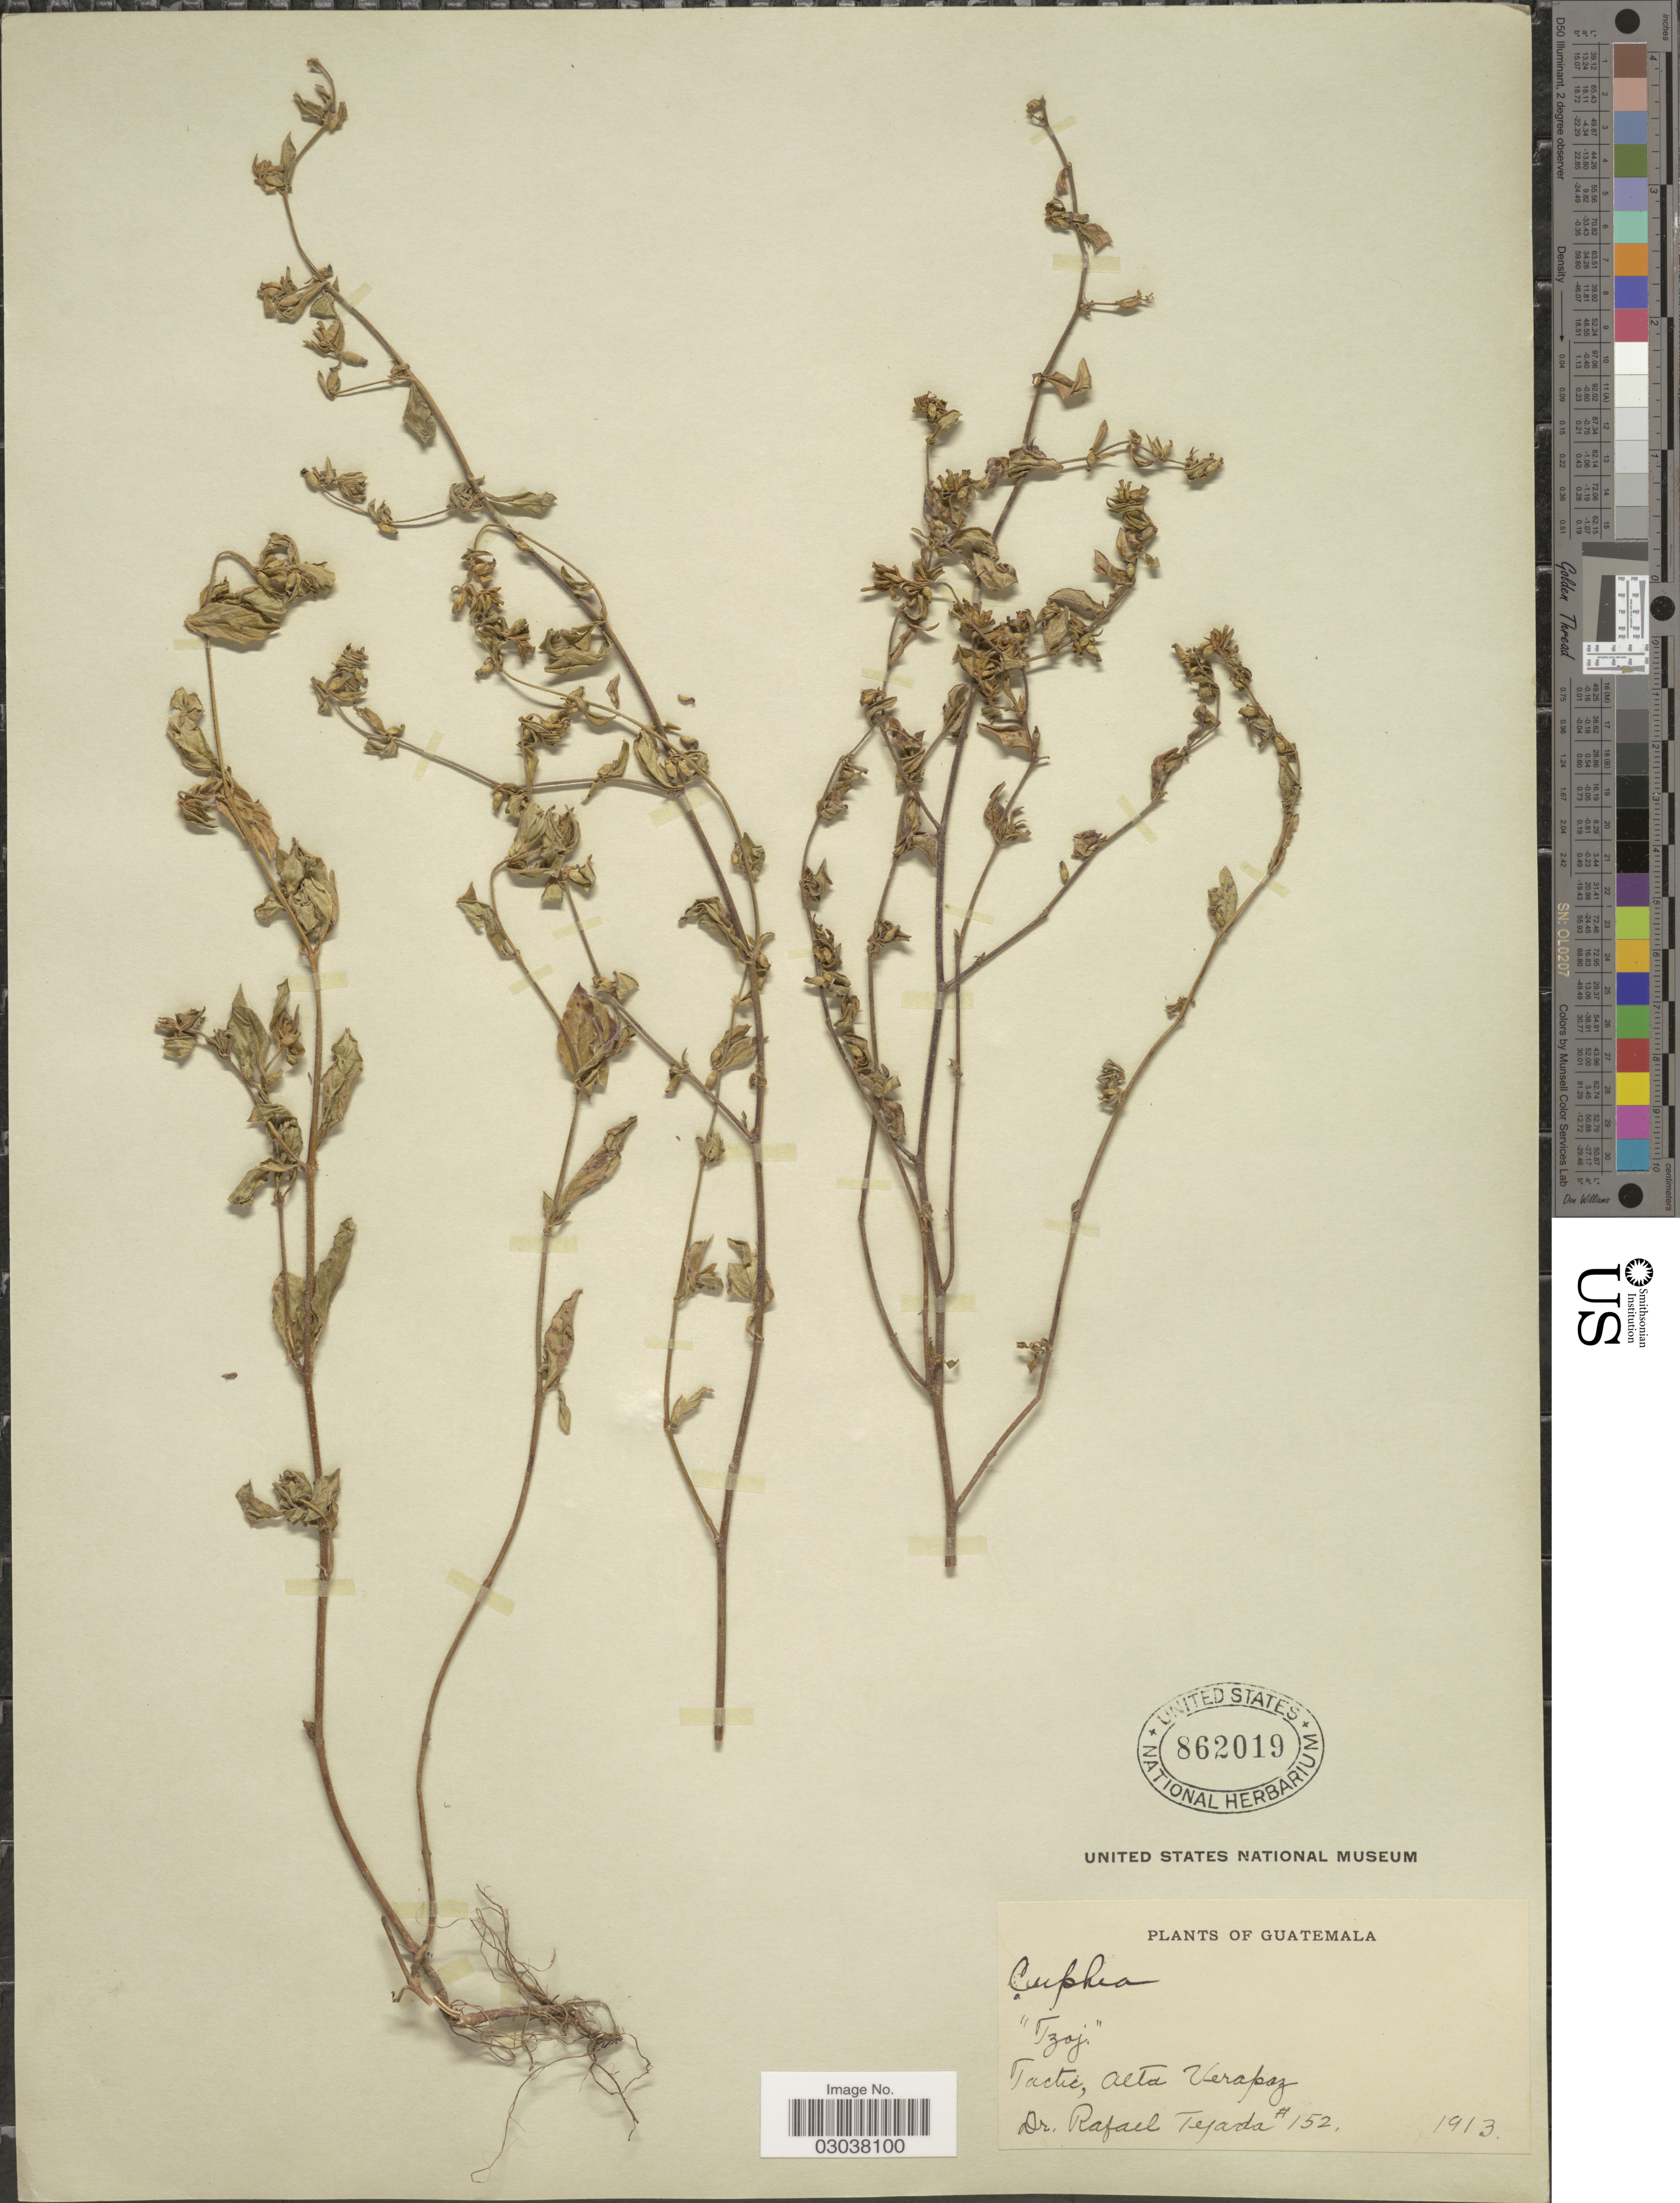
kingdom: Plantae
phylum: Tracheophyta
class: Magnoliopsida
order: Myrtales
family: Lythraceae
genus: Cuphea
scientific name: Cuphea carthagenensis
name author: (Jacq.) J.F. Macbr.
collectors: R. Tejada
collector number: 152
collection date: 1913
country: Guatemala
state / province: Alta Verapaz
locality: Tactic.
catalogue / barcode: US 862019